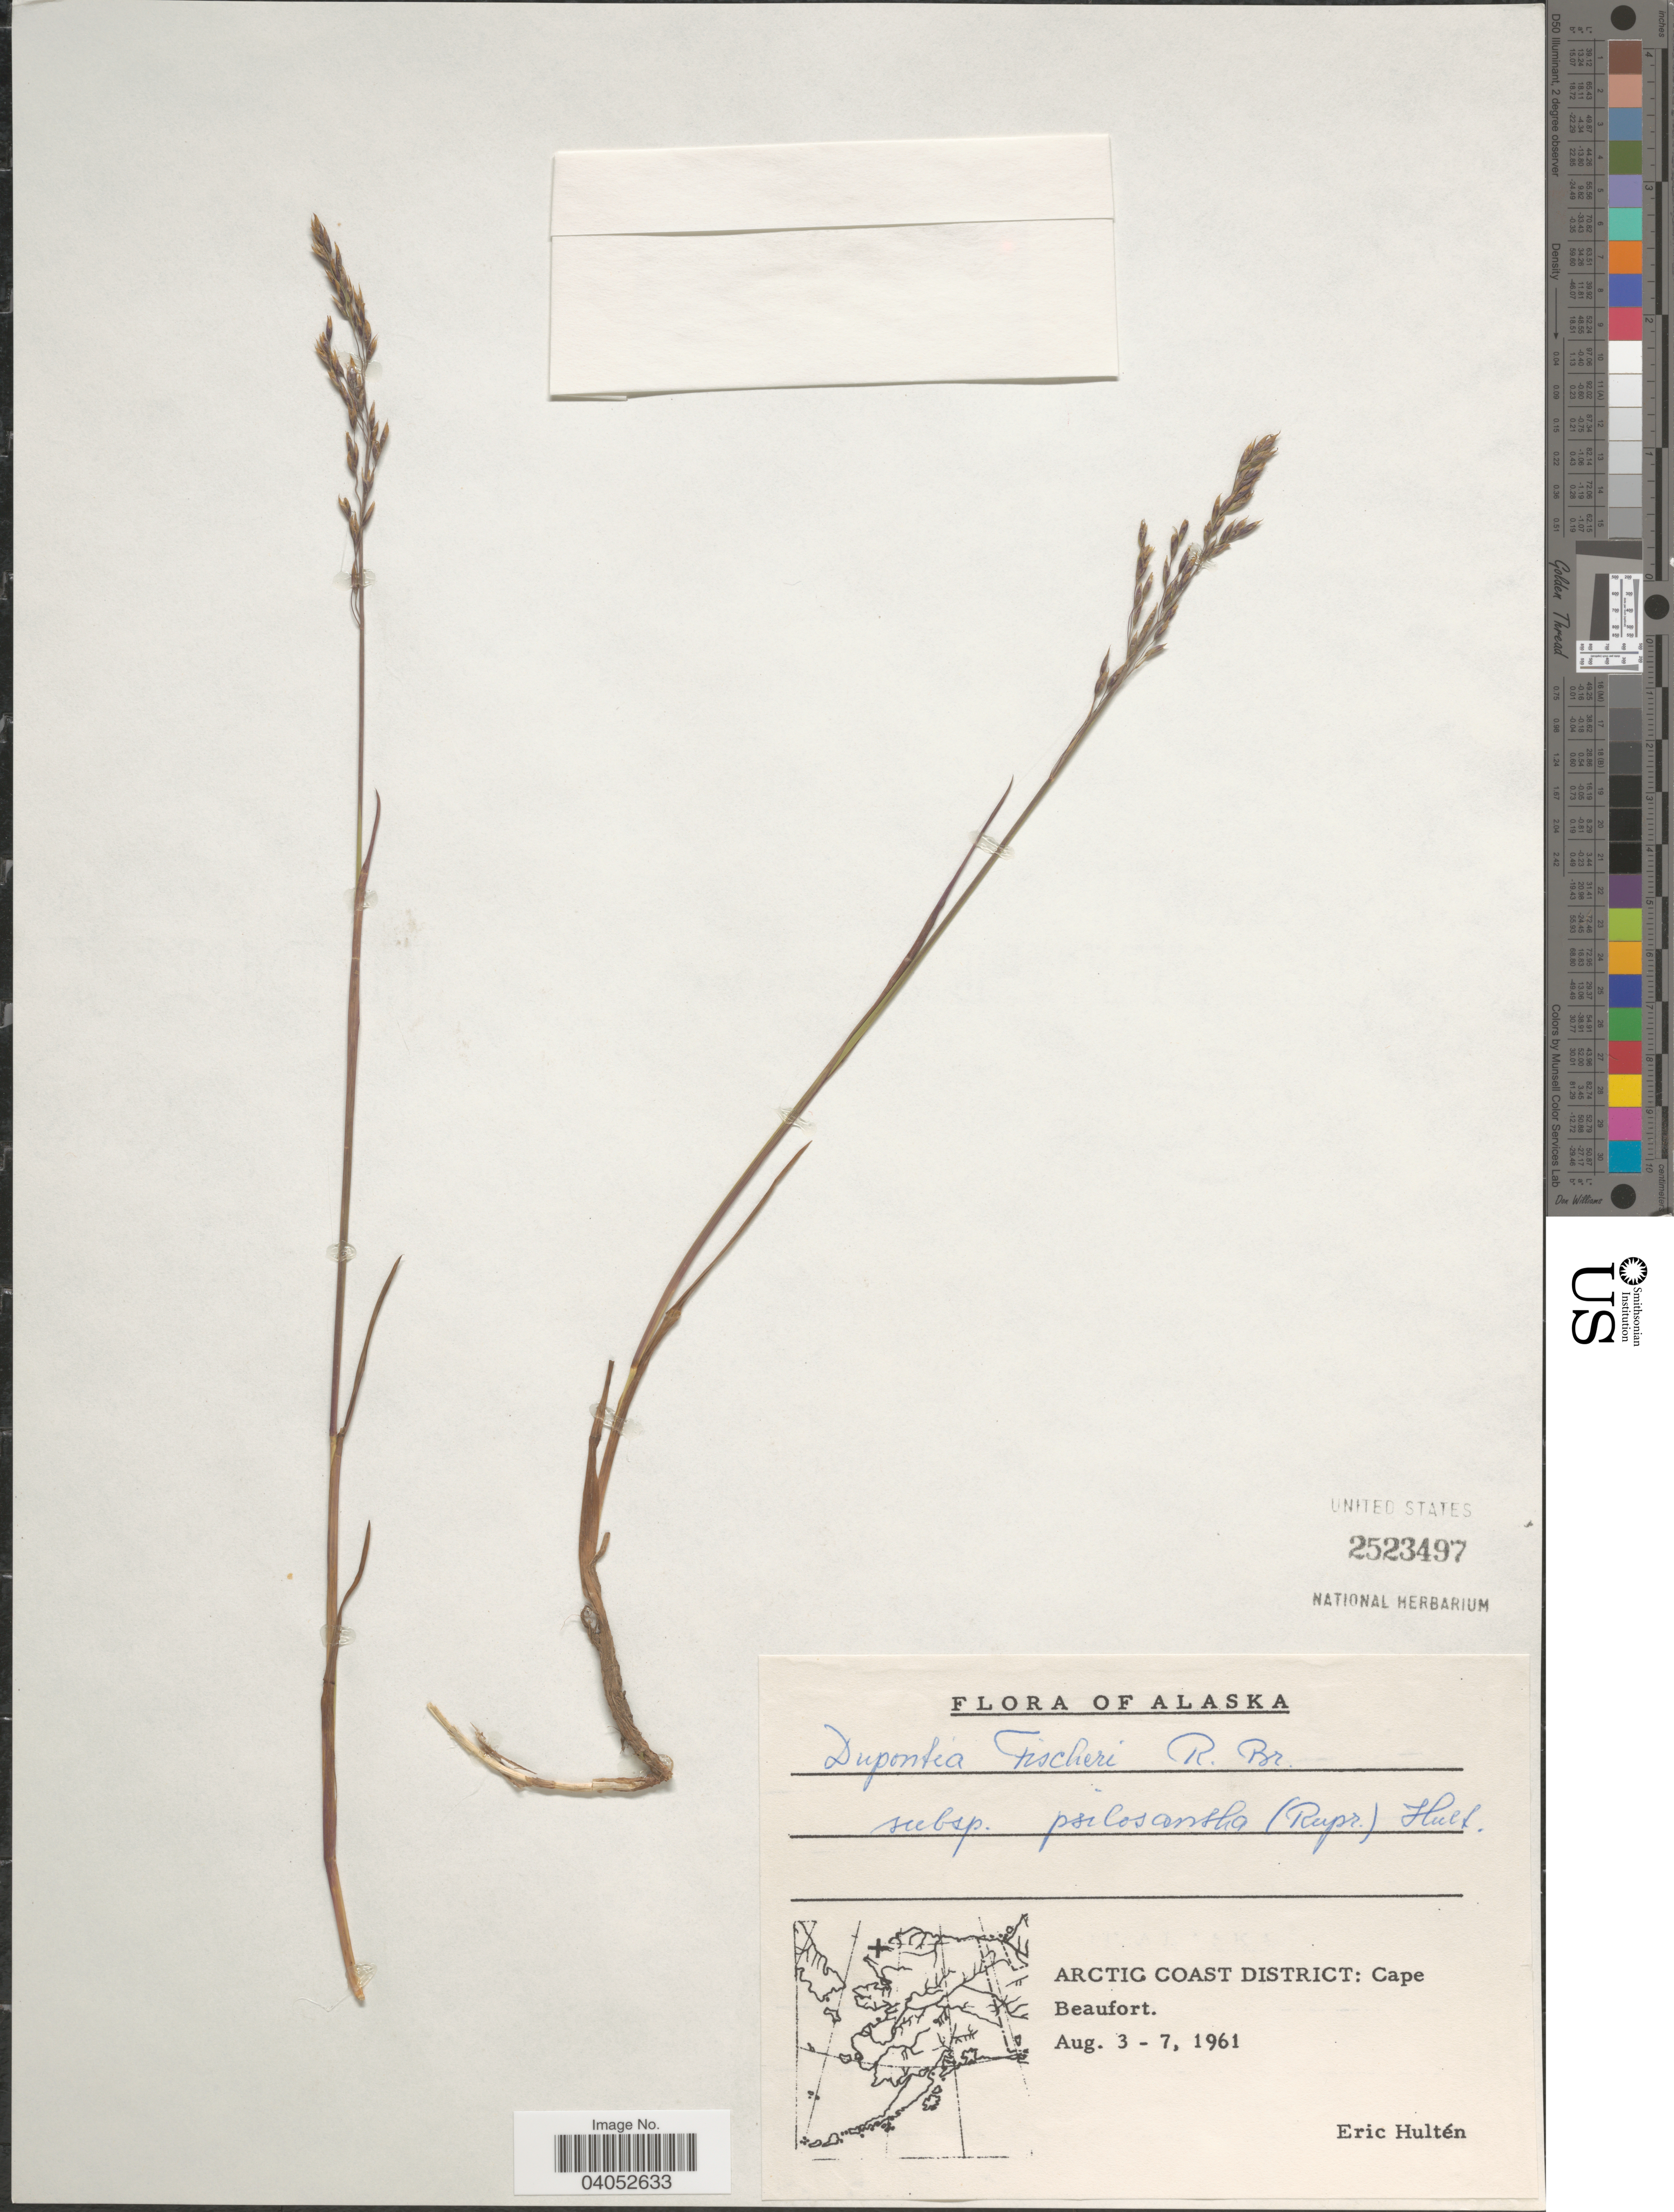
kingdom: Plantae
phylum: Tracheophyta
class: Liliopsida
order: Poales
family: Poaceae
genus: Dupontia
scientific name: Dupontia fisheri subsp. psilosantha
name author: (Rupr.) Hultén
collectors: E. G. Hultén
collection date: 1961-08-03/1961-08-07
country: United States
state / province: Alaska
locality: Arctic Coast District: Cape Beaufort.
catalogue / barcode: US 2523497